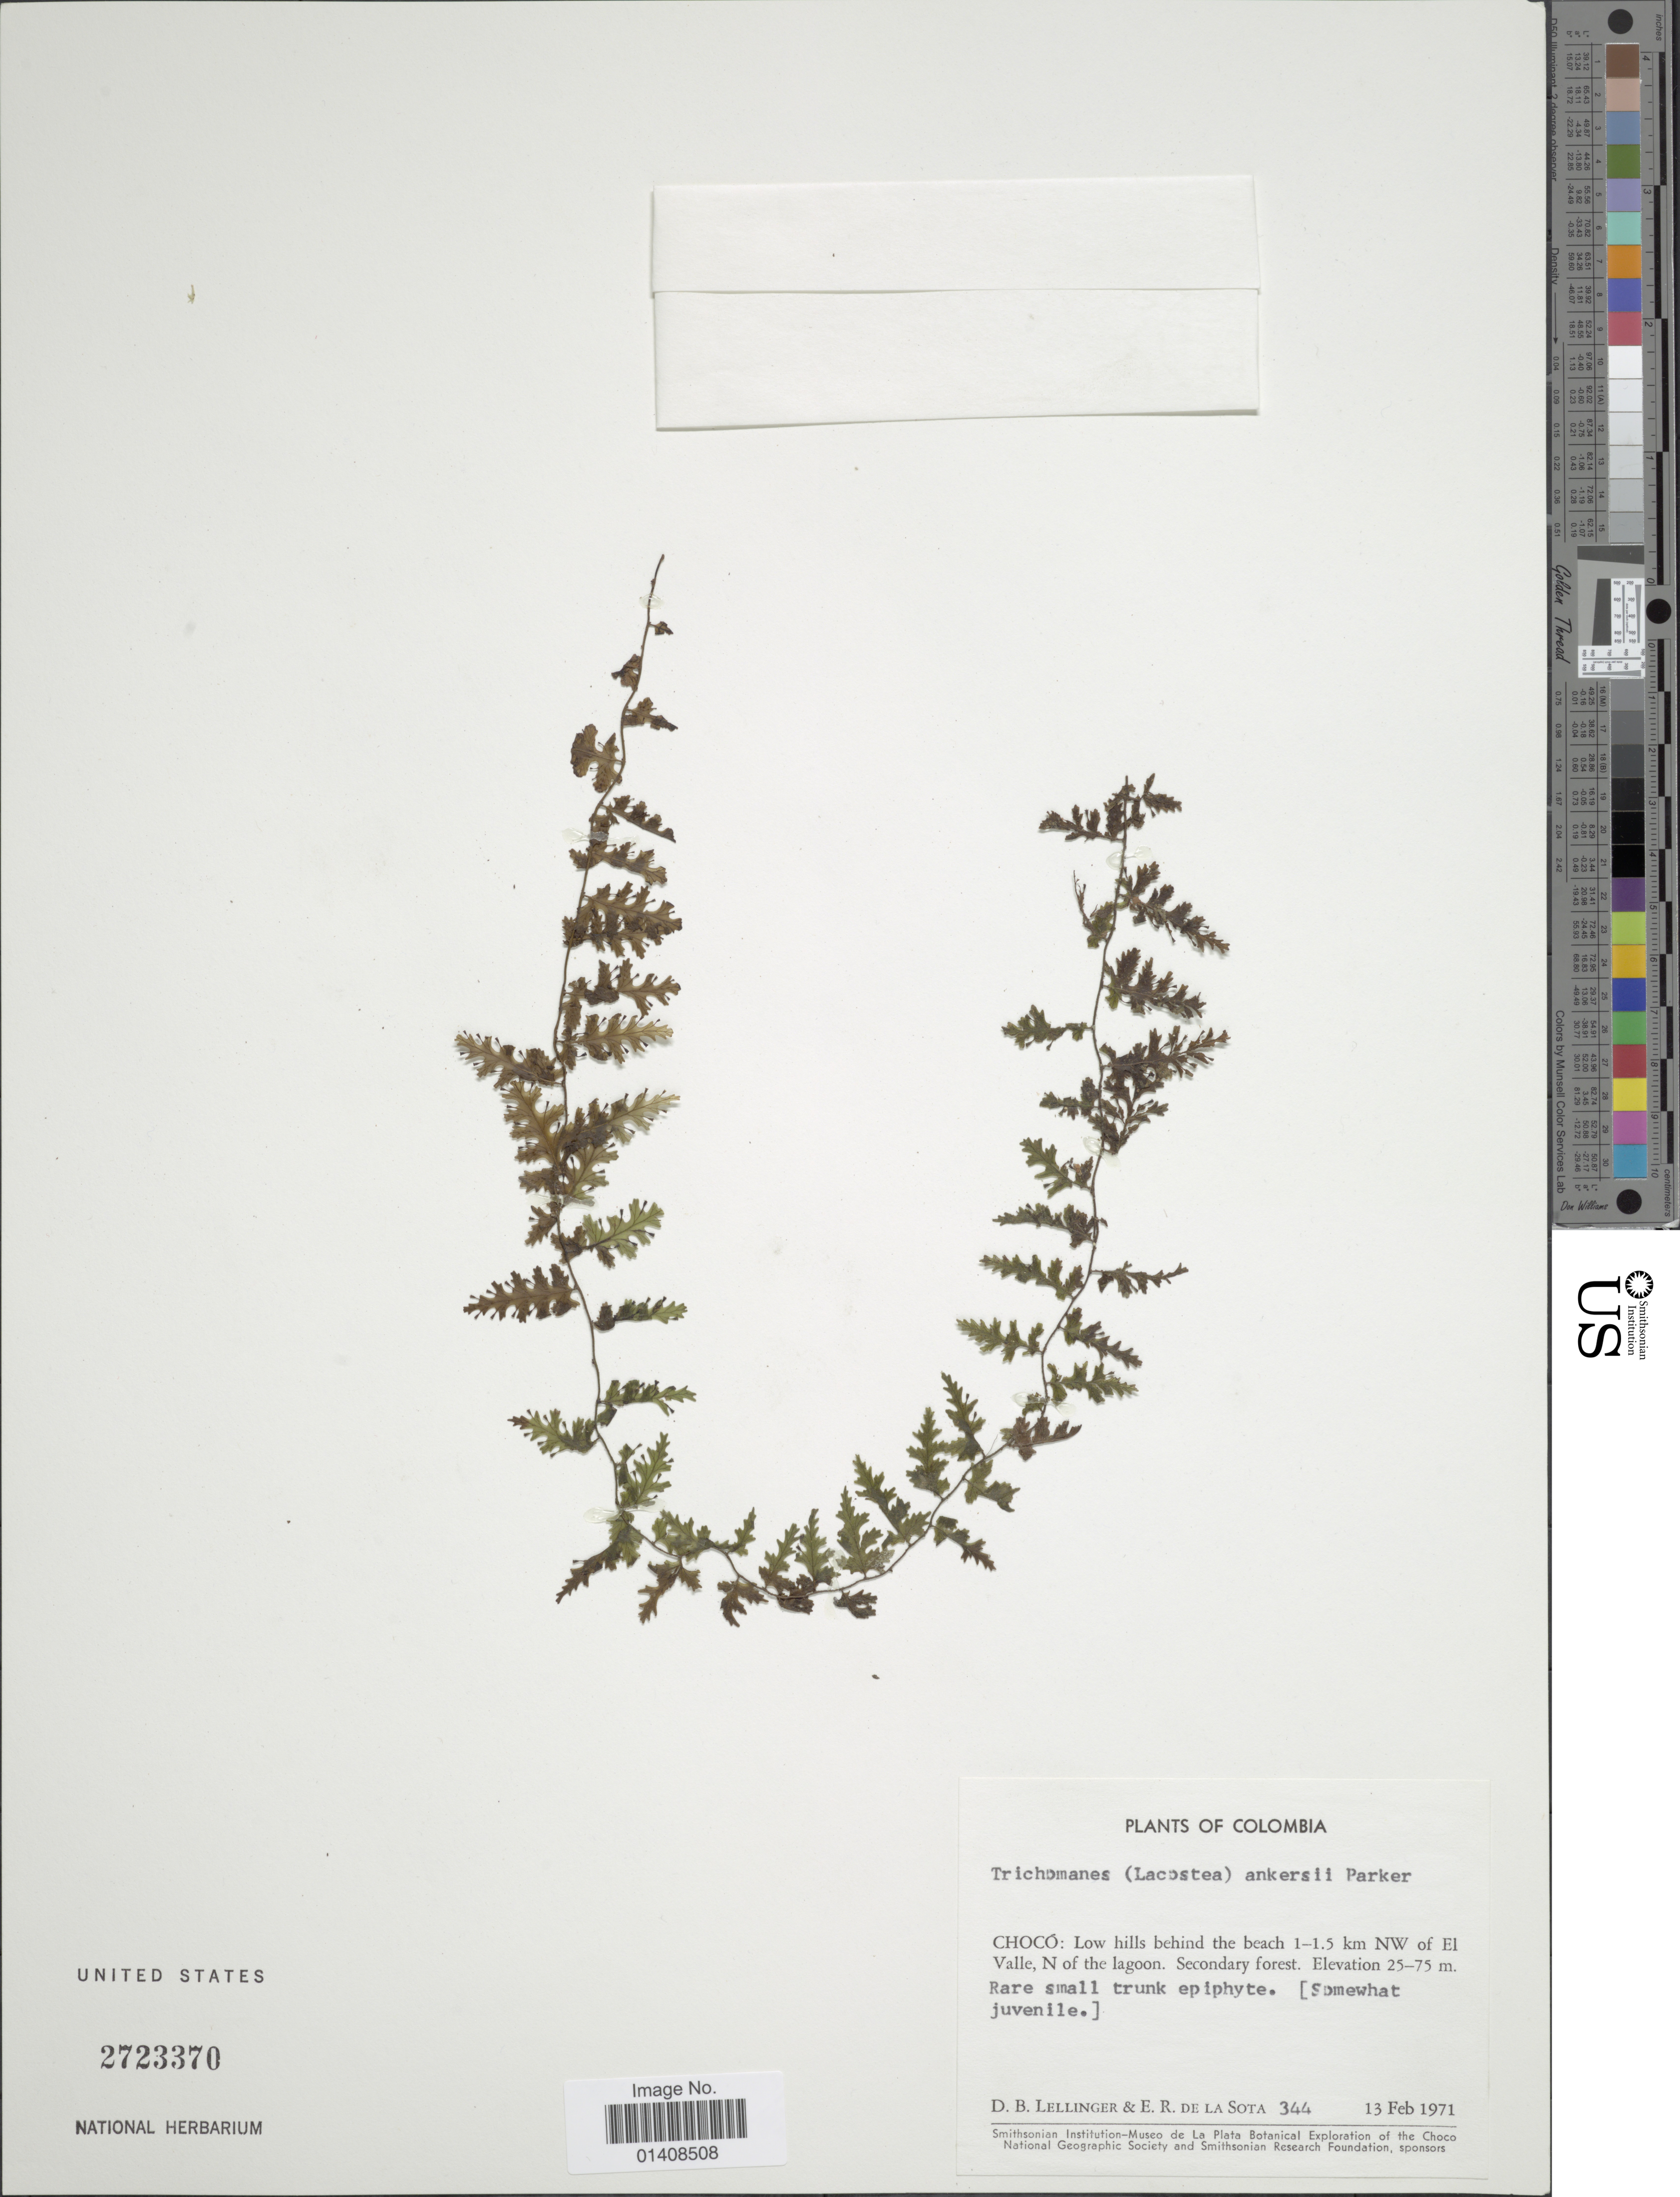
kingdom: Plantae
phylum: Tracheophyta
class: Polypodiopsida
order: Hymenophyllales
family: Hymenophyllaceae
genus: Trichomanes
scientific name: Trichomanes ankersii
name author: C. Parker ex Hook. & Grev.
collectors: D. B. Lellinger & E. R. de la Sota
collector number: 344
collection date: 1971-02-13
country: Colombia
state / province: Chocó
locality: Low hills behind the beach 1-1.5km NW of El Valle, N of the Lagoon.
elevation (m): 25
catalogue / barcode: US 2723370